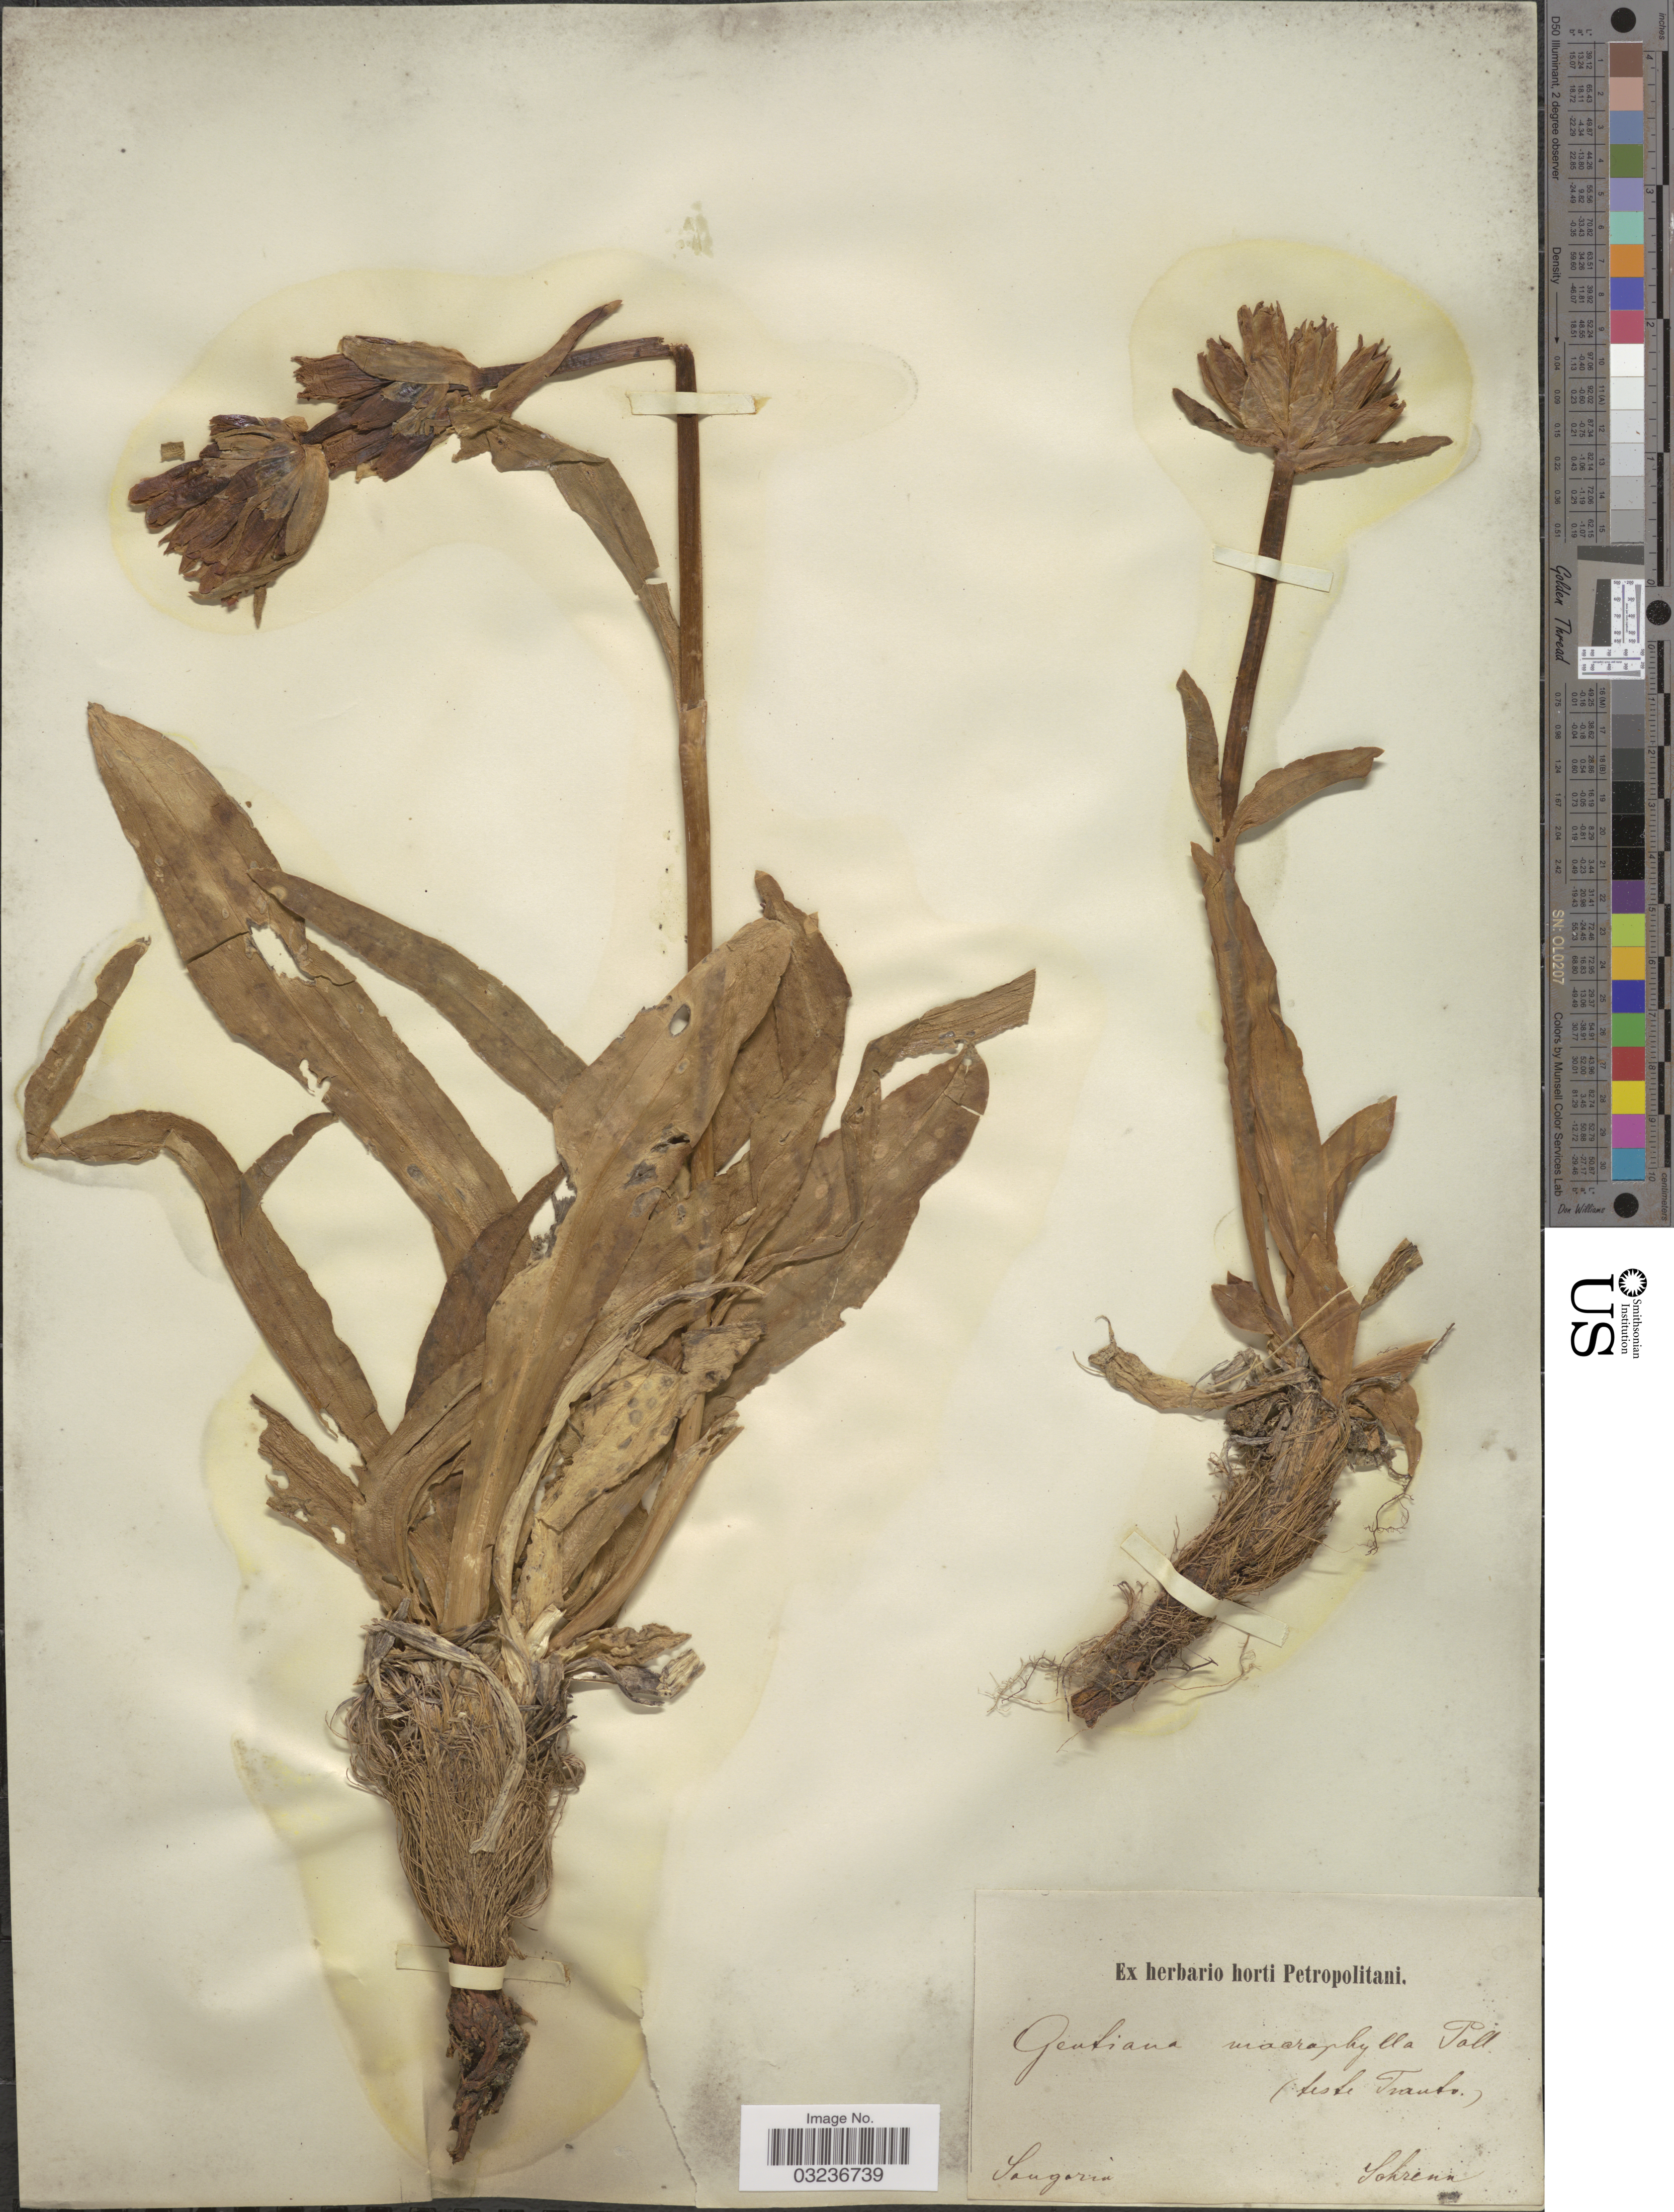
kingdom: Plantae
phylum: Tracheophyta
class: Magnoliopsida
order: Gentianales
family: Gentianaceae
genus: Gentiana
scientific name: Gentiana macrophylla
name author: Pall.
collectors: A.G. Schrenk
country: Kazakhstan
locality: Songoria.